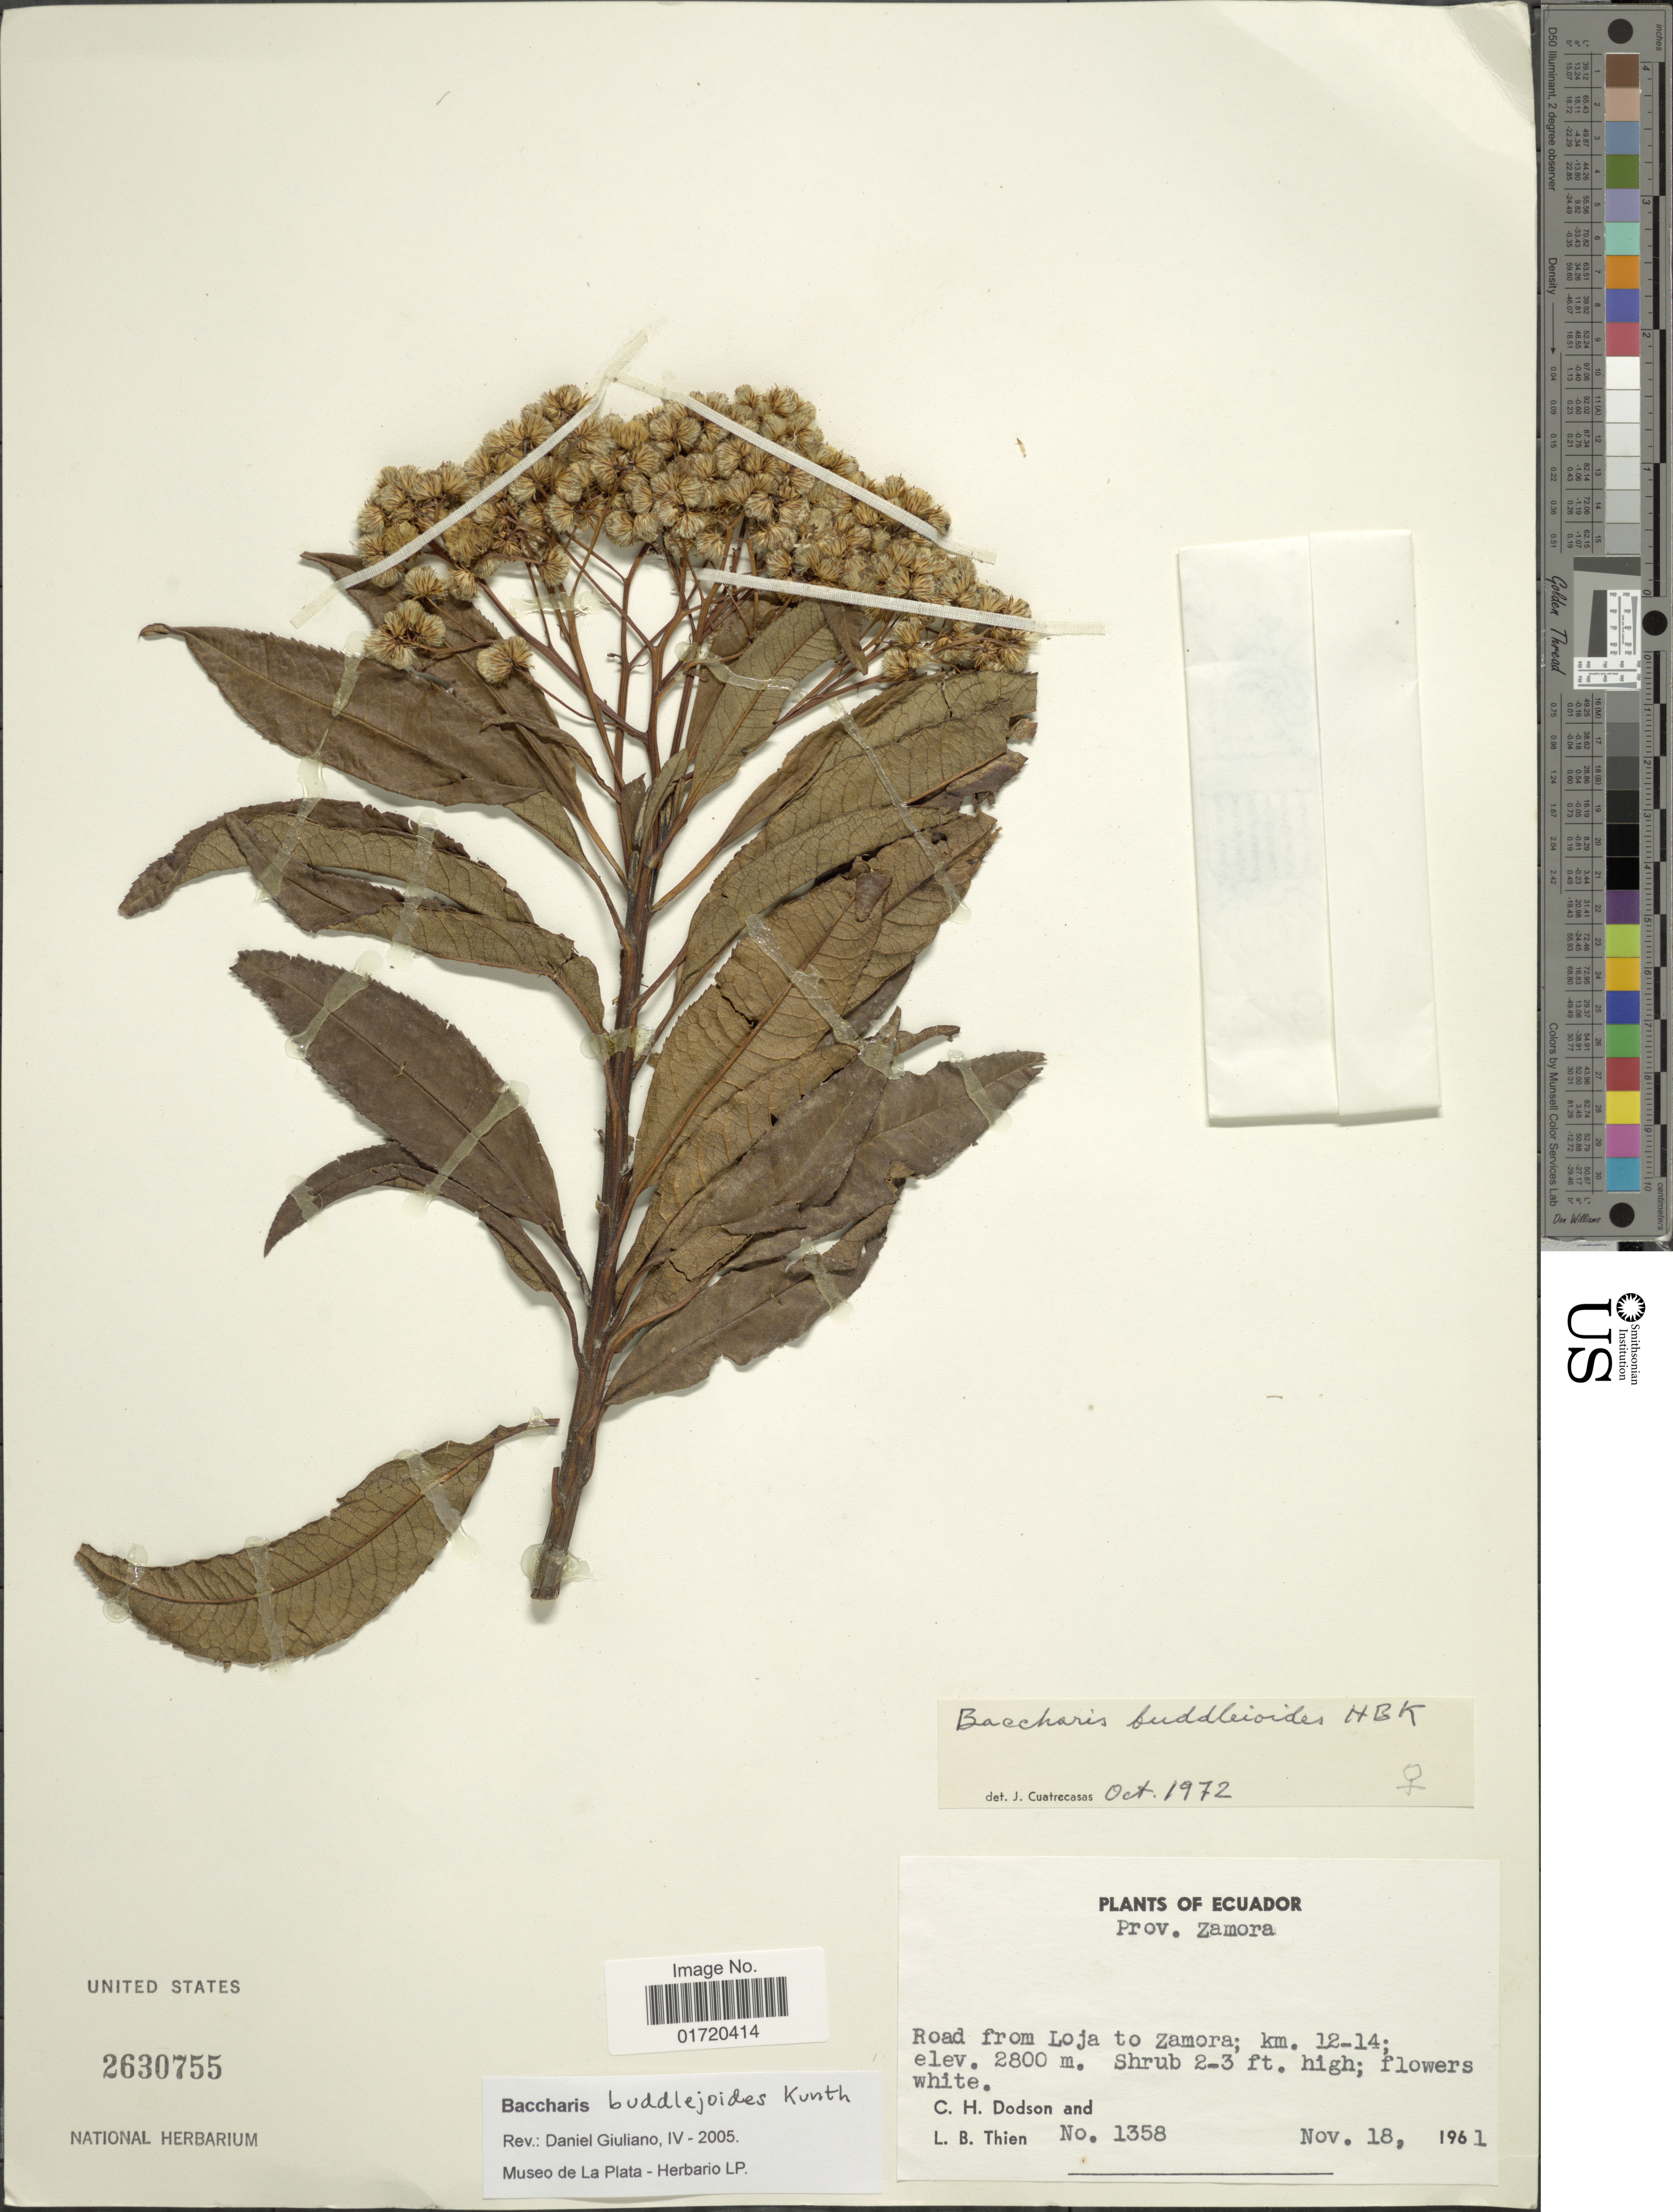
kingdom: Plantae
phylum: Tracheophyta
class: Magnoliopsida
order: Asterales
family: Asteraceae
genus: Baccharis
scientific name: Baccharis buddlejoides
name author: Kunth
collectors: C. H. Dodson & L. Thien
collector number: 1358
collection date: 1961-11-18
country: Ecuador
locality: Prov. Zamora. Road from Loja to Zamora; km. 12-14;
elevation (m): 2800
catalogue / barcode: US 2630755